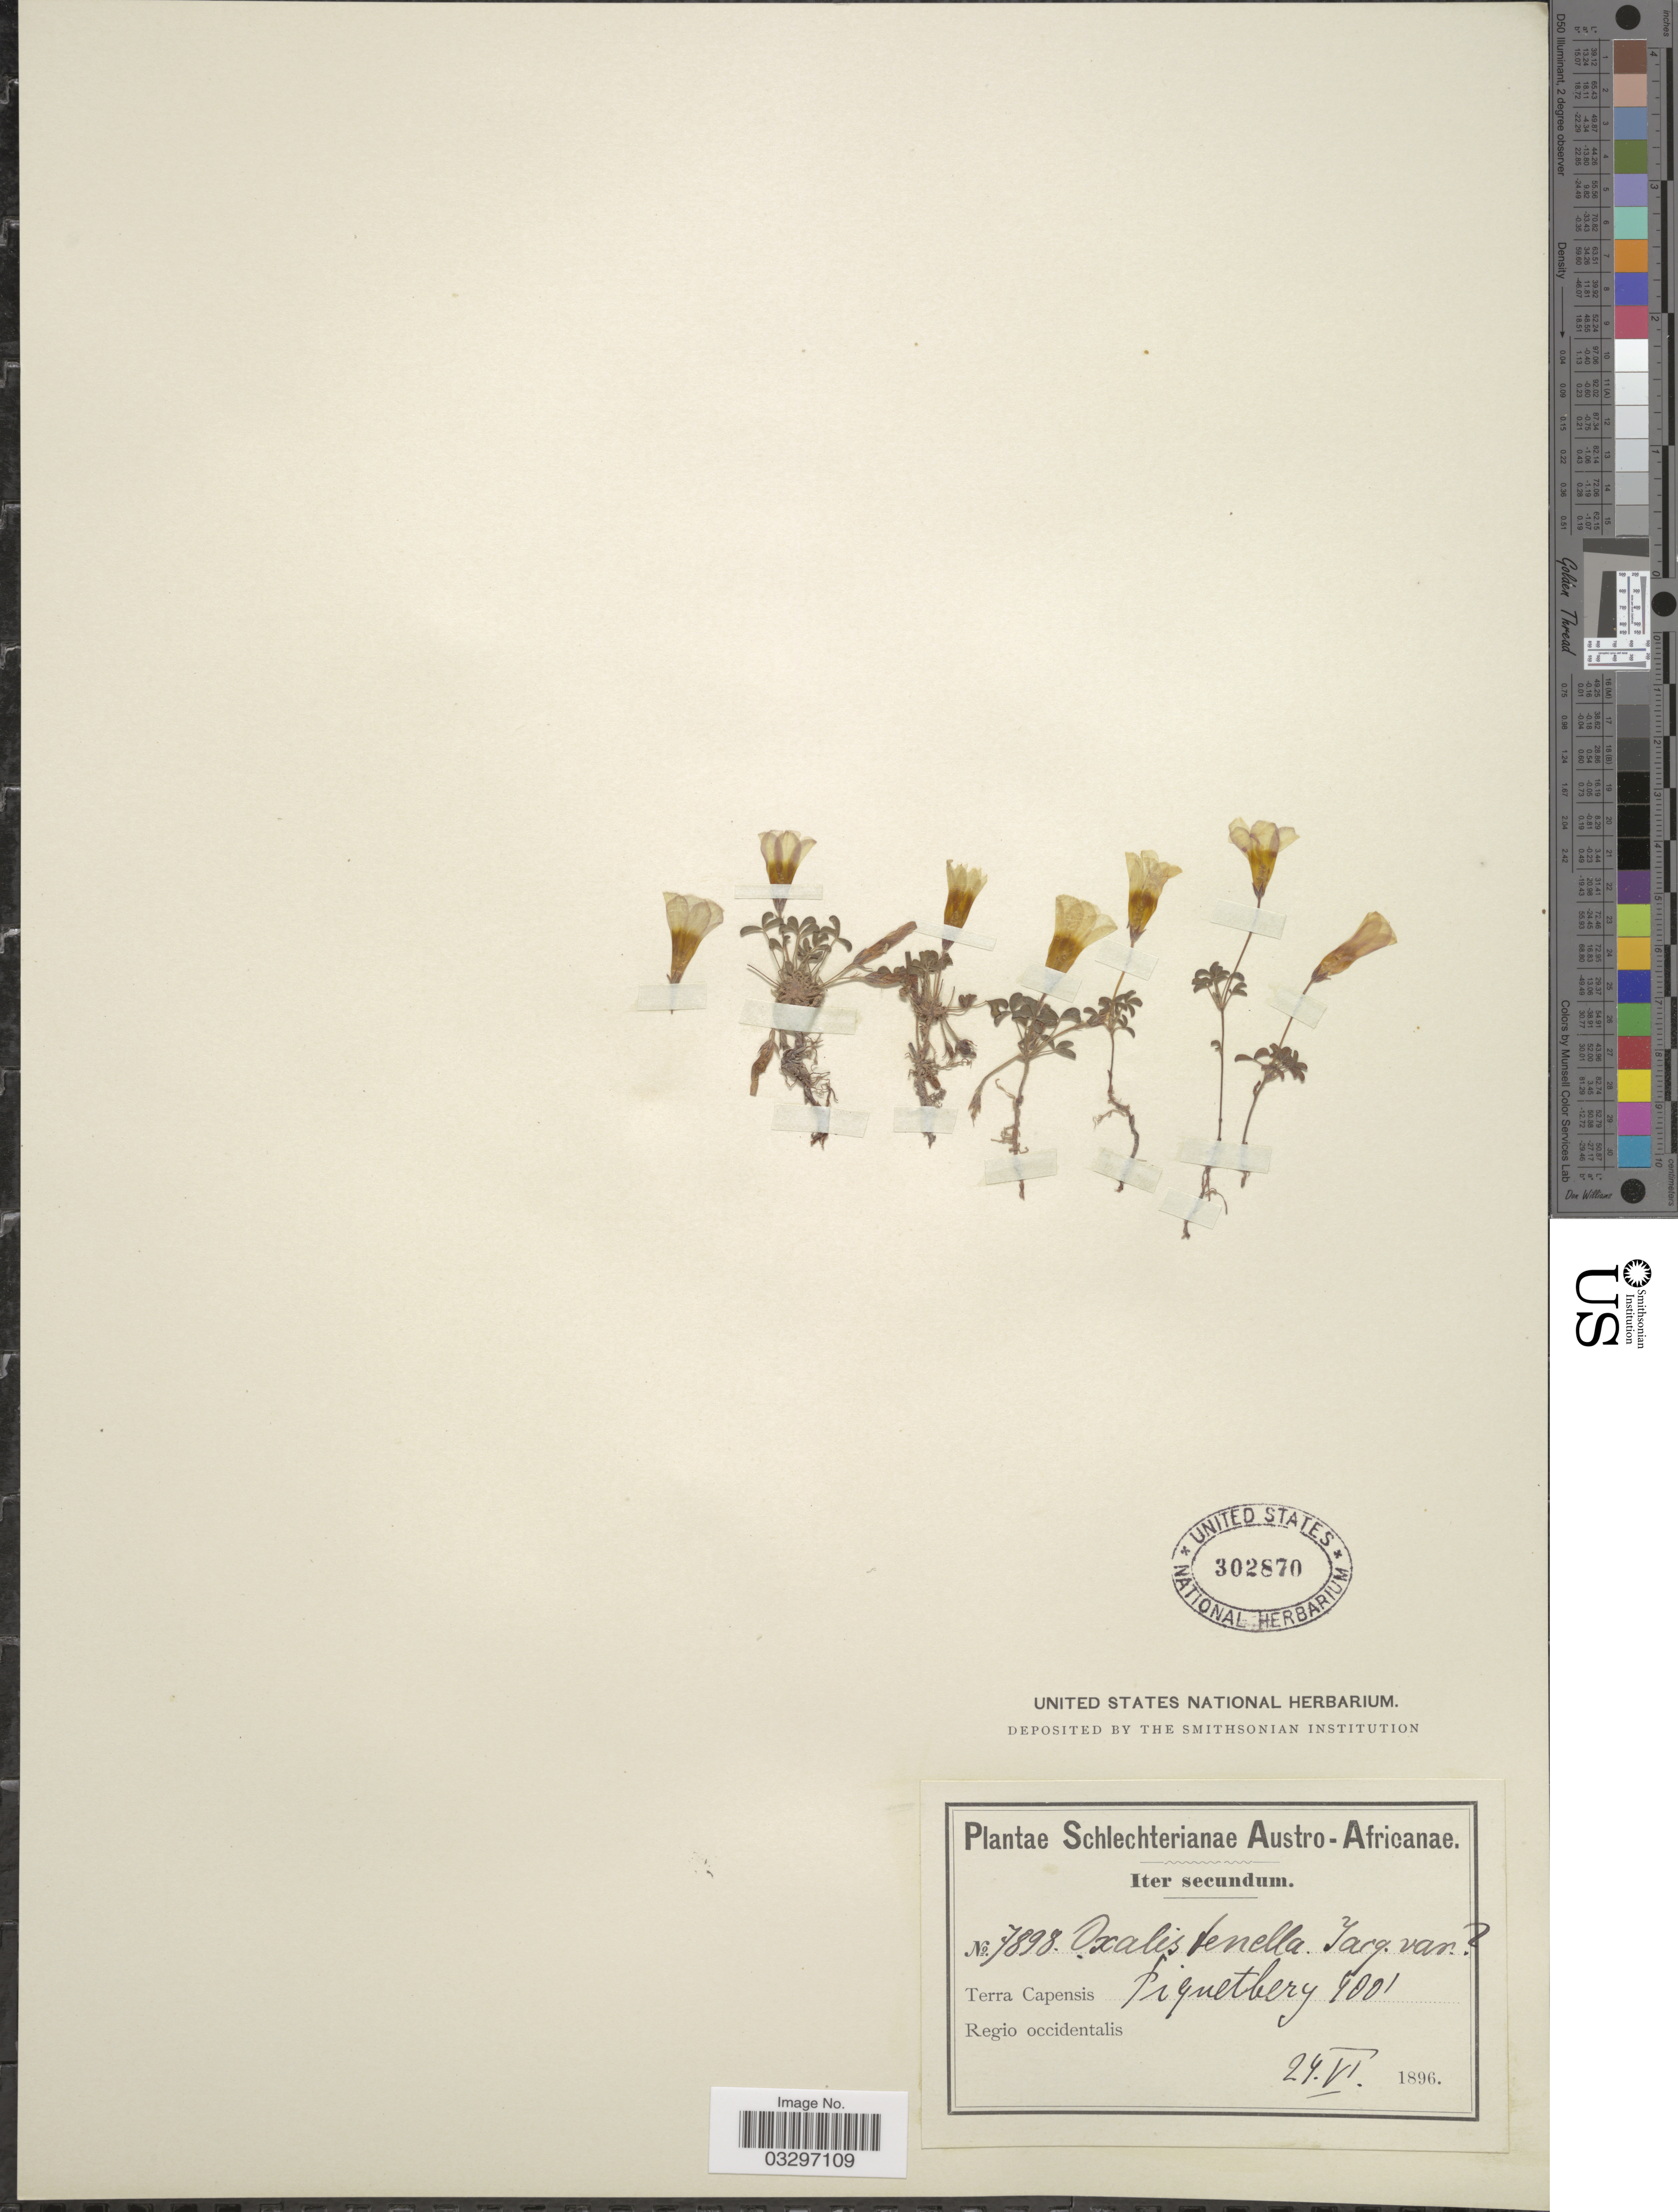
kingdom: Plantae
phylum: Tracheophyta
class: Magnoliopsida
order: Oxalidales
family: Oxalidaceae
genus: Oxalis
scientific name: Oxalis tenella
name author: Jacq.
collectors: Schlechter, --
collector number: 7898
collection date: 1896-06-24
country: South Africa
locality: Austro-Africanae, Terra Capensis, Piquetberg, Regio occidentalis.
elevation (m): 122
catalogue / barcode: US 302870